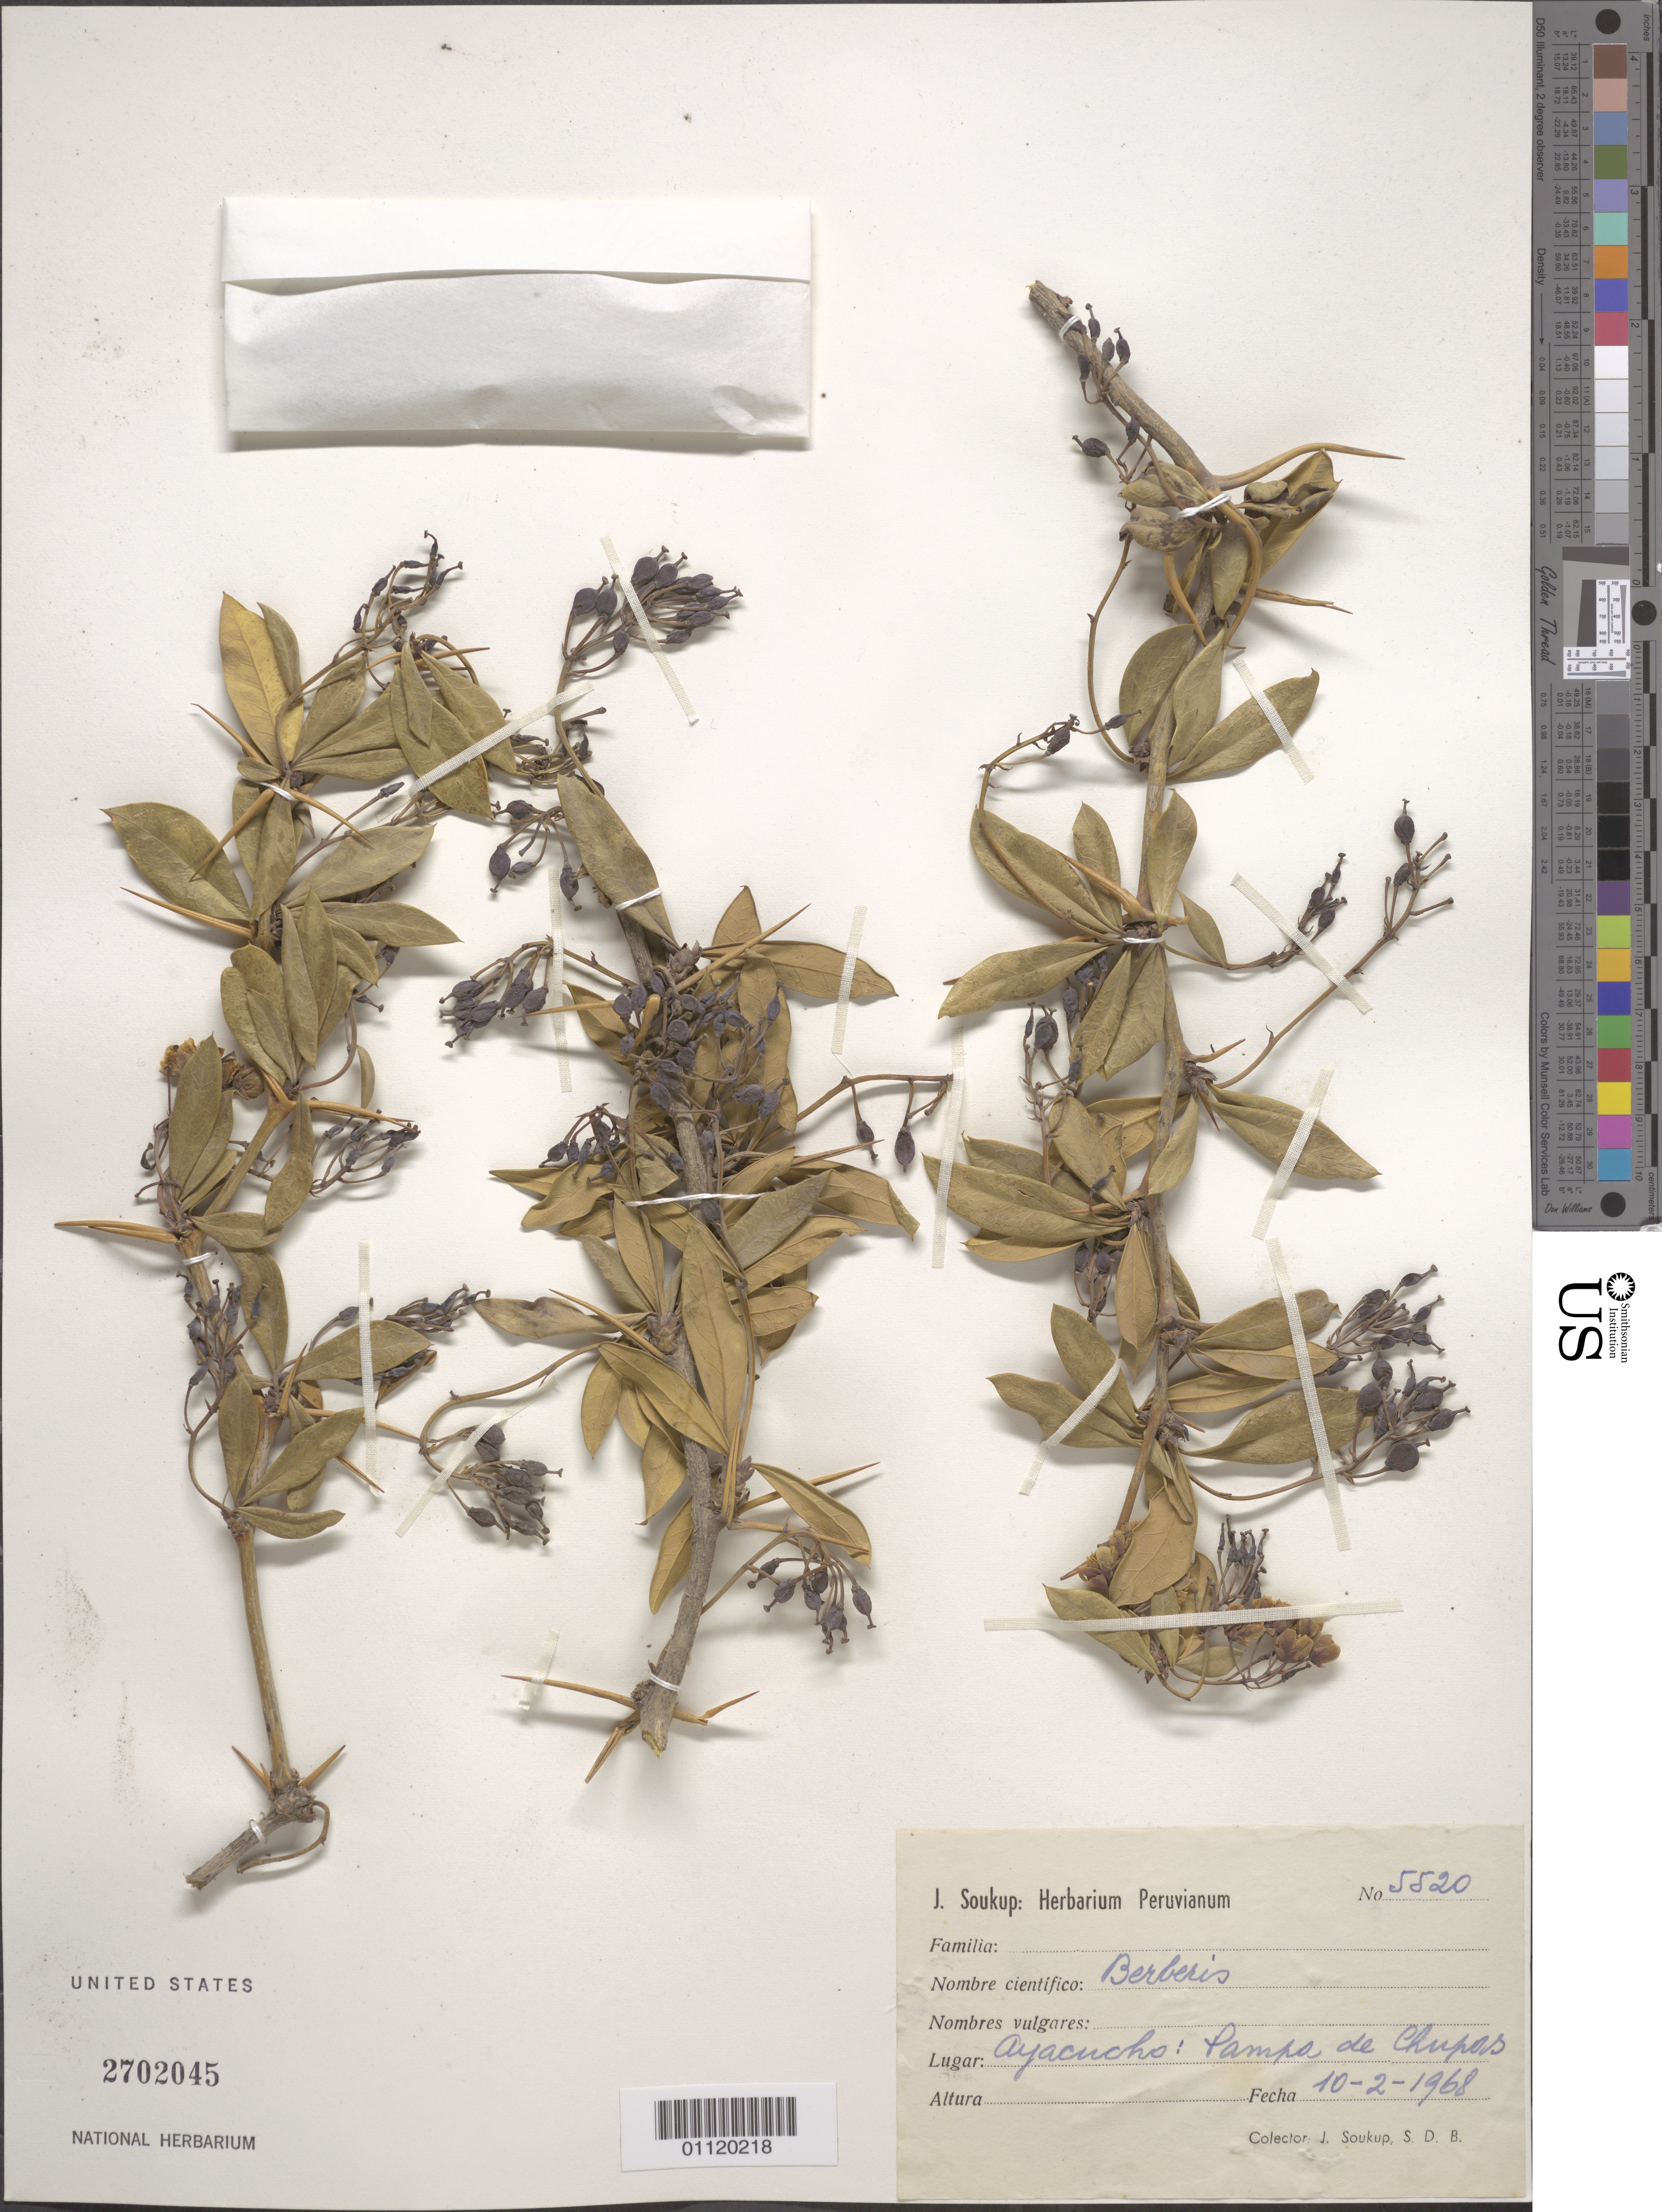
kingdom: Plantae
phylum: Tracheophyta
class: Magnoliopsida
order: Ranunculales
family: Berberidaceae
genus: Berberis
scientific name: Berberis sp.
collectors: J. J. Soukup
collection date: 1968-02-10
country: Peru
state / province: Ayacucho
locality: Pampa de Chupas, possibly meaning plains of Chupas.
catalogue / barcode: US 2702045